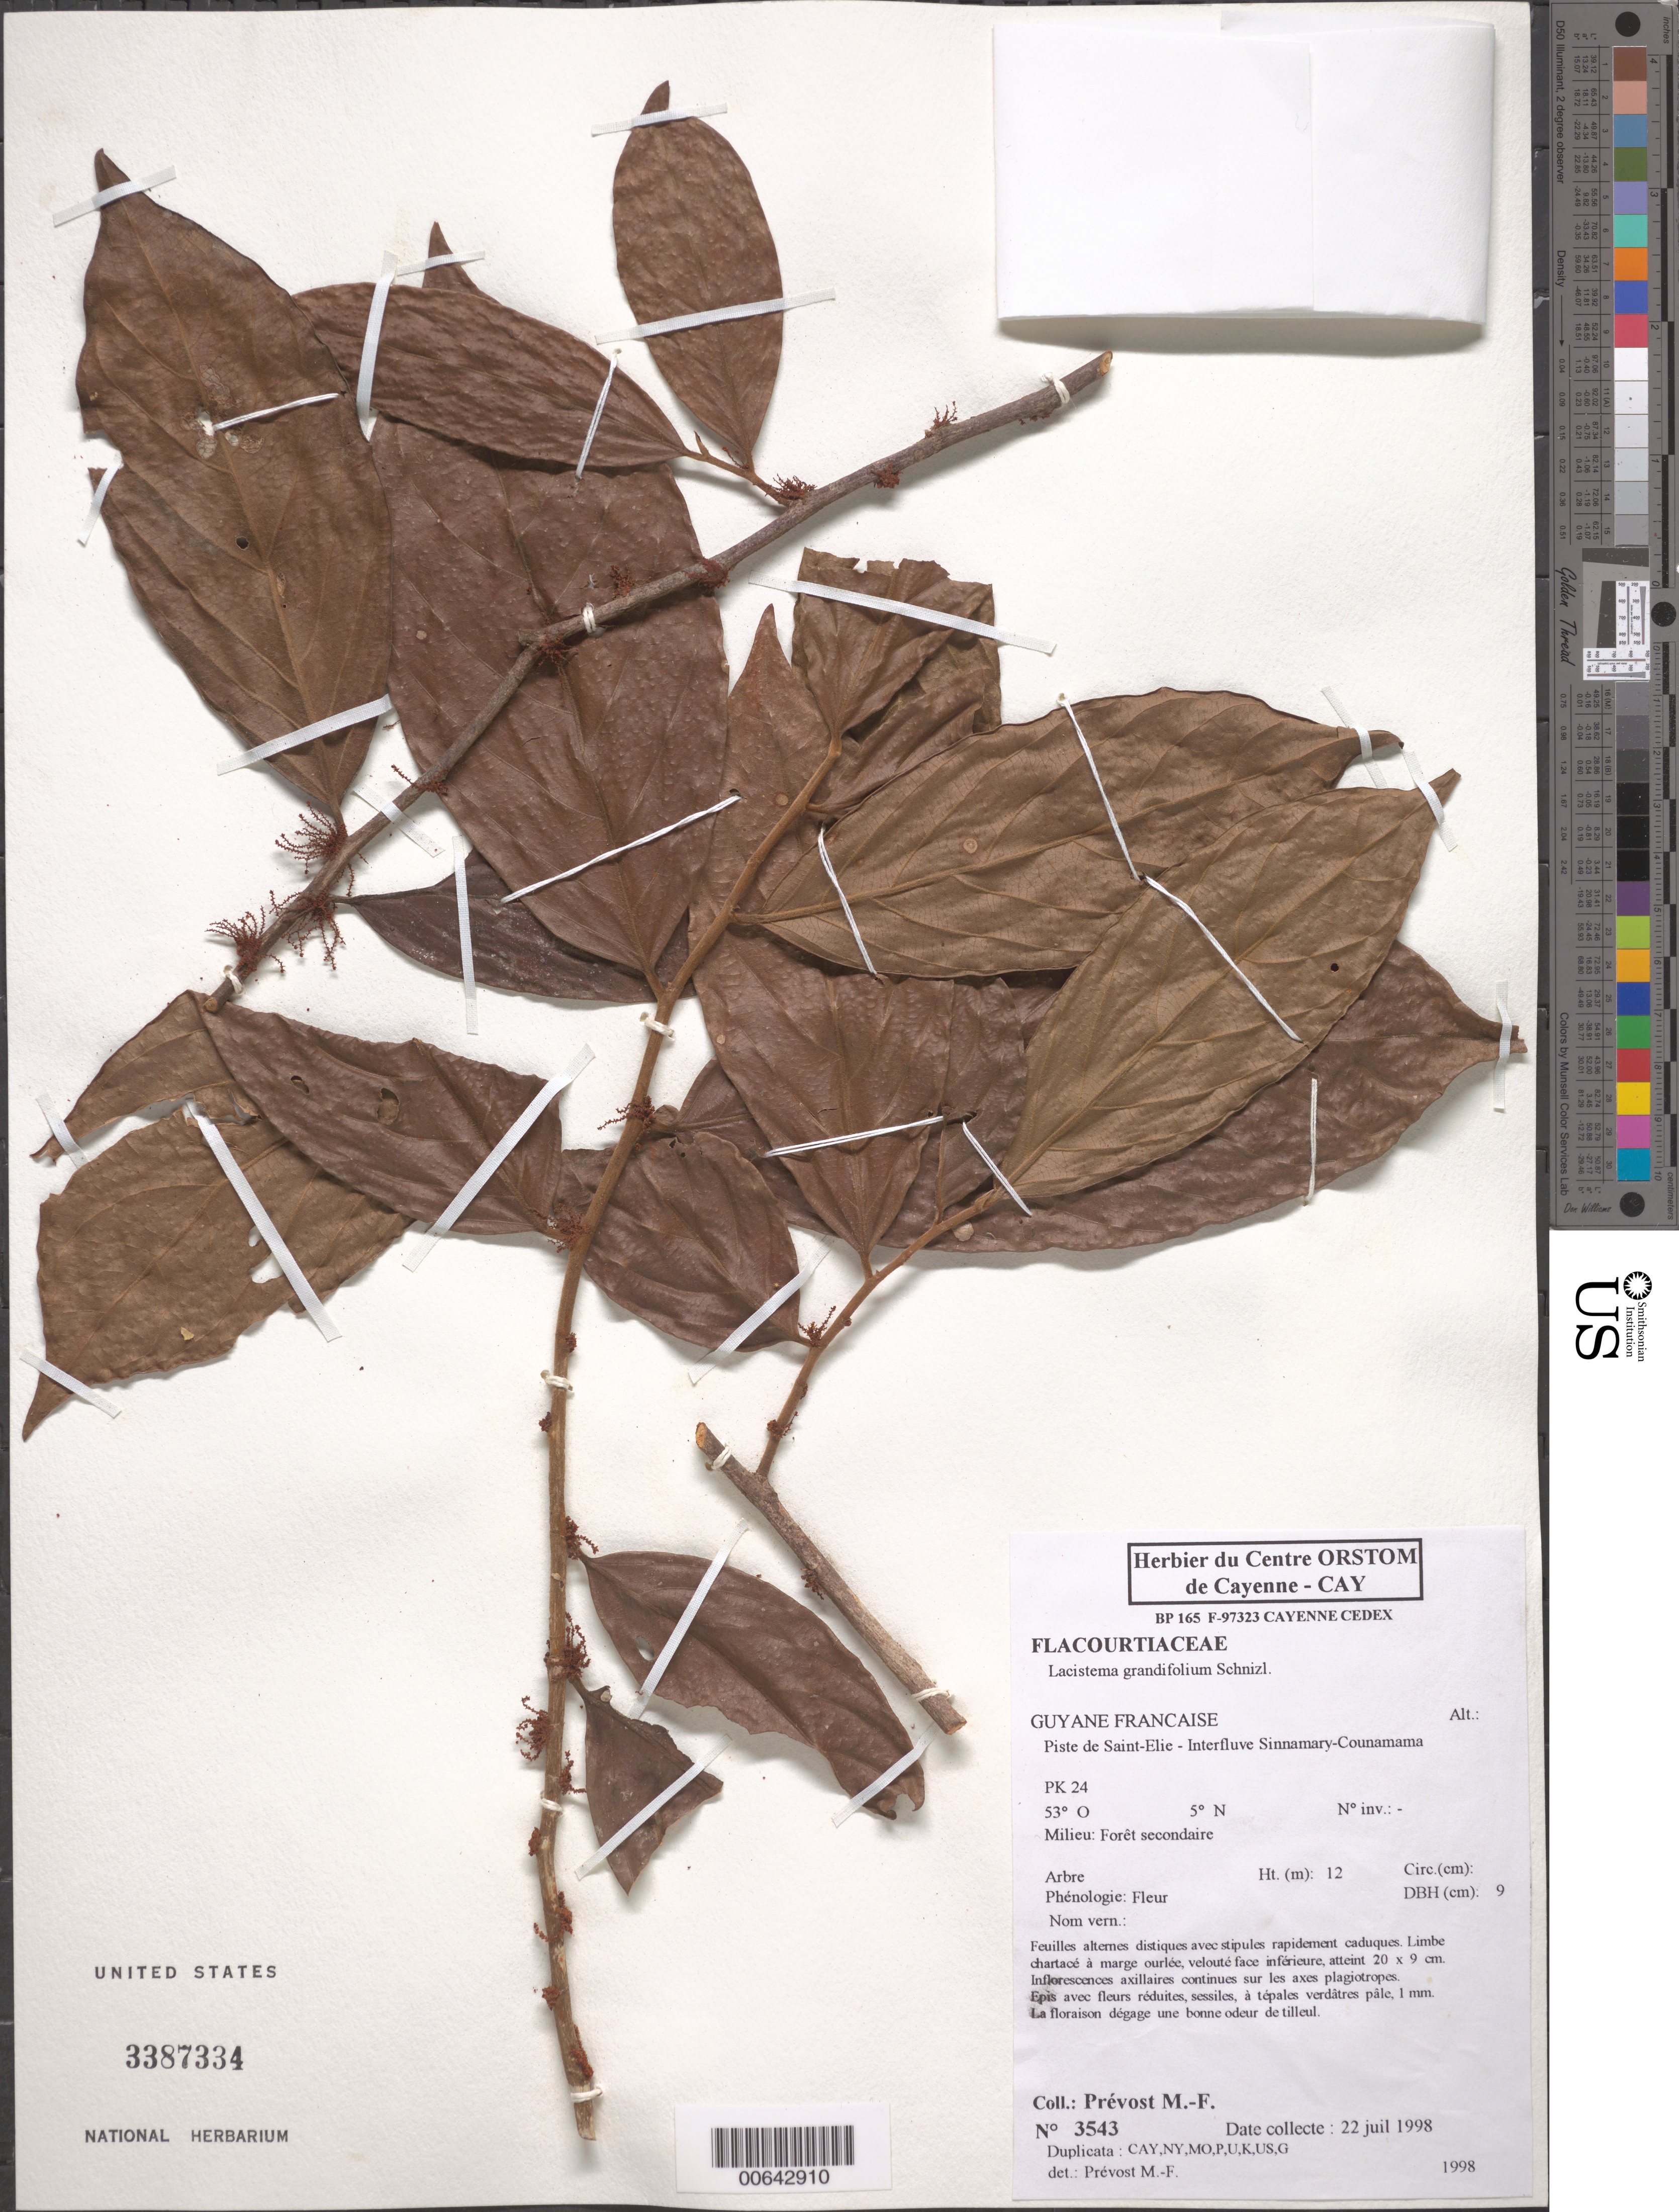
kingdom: Plantae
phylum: Tracheophyta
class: Magnoliopsida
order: Malpighiales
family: Lacistemataceae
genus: Lacistema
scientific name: Lacistema grandifolium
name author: Schnizl.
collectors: M.-F. Prévost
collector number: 3543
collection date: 1998-07-22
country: French Guiana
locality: Piste de Saint-Elie-Interfluve Sinnamary-Counamama. PK 24.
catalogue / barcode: US 3387334